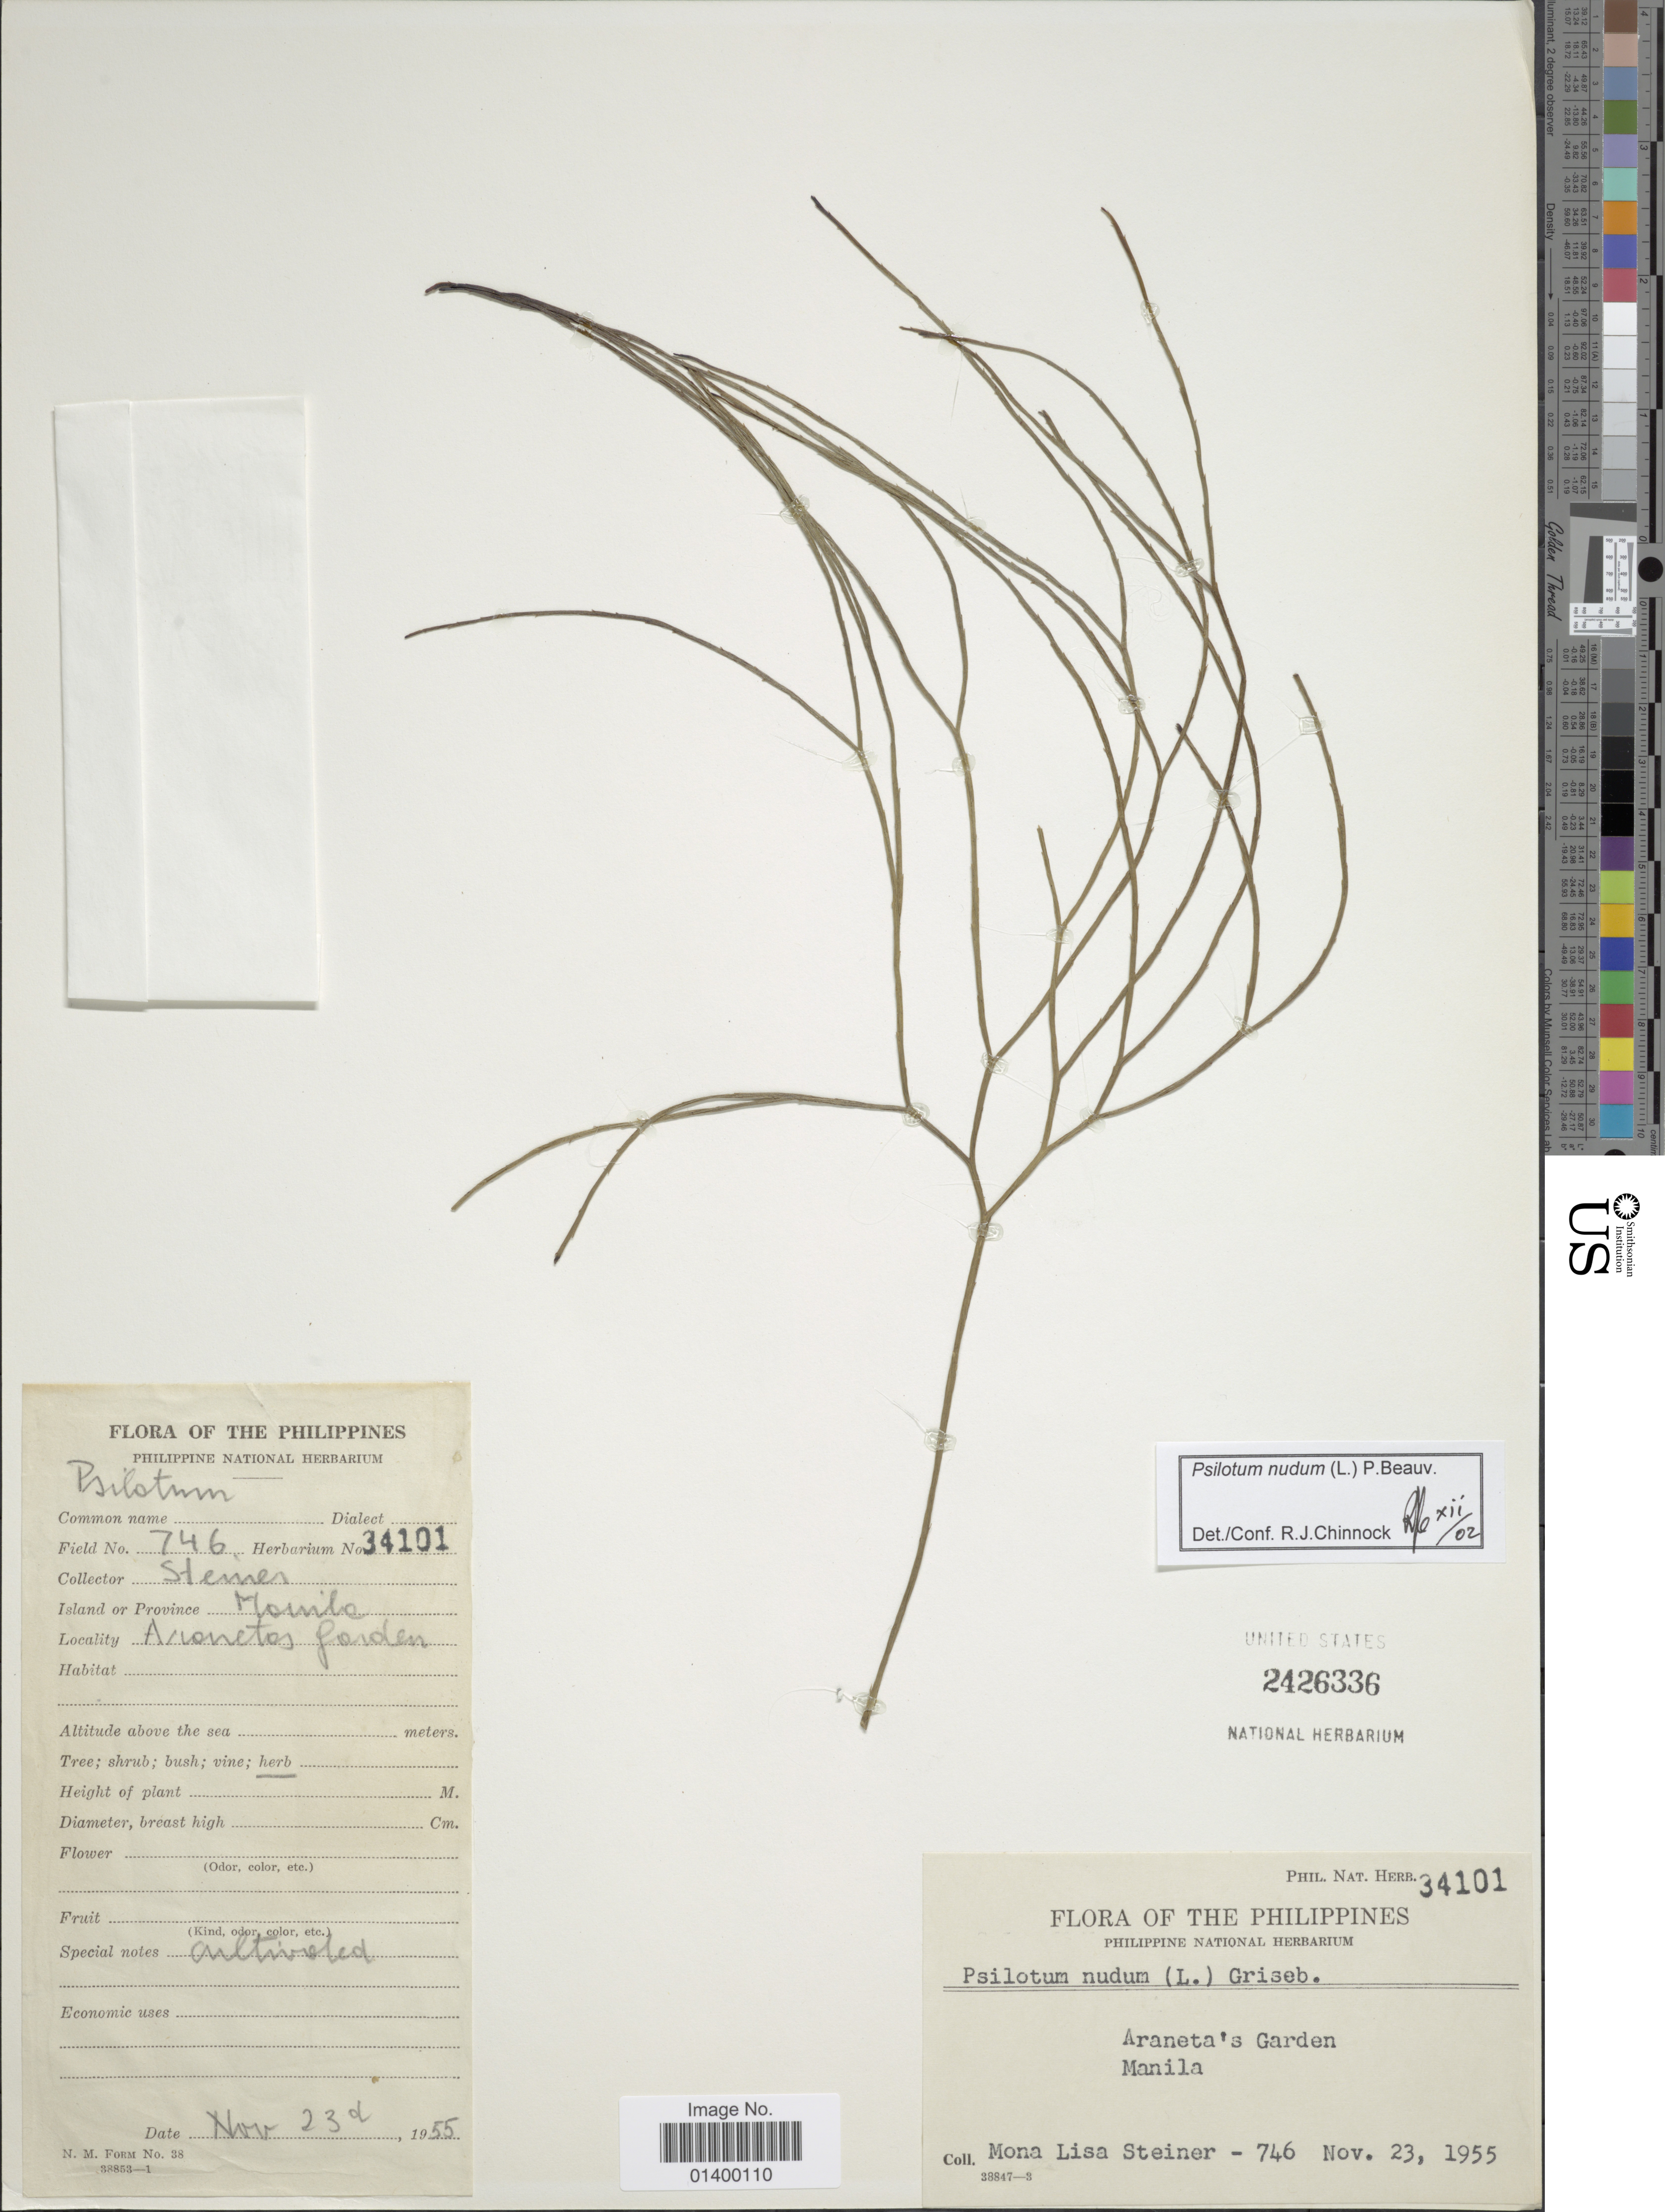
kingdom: Plantae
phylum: Tracheophyta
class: Polypodiopsida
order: Psilotales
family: Psilotaceae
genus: Psilotum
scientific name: Psilotum nudum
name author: (L.) P. Beauv.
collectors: M. Steiner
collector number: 746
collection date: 1955-11-23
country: Philippines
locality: Araneta's Garden, Manila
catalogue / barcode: US 2426336